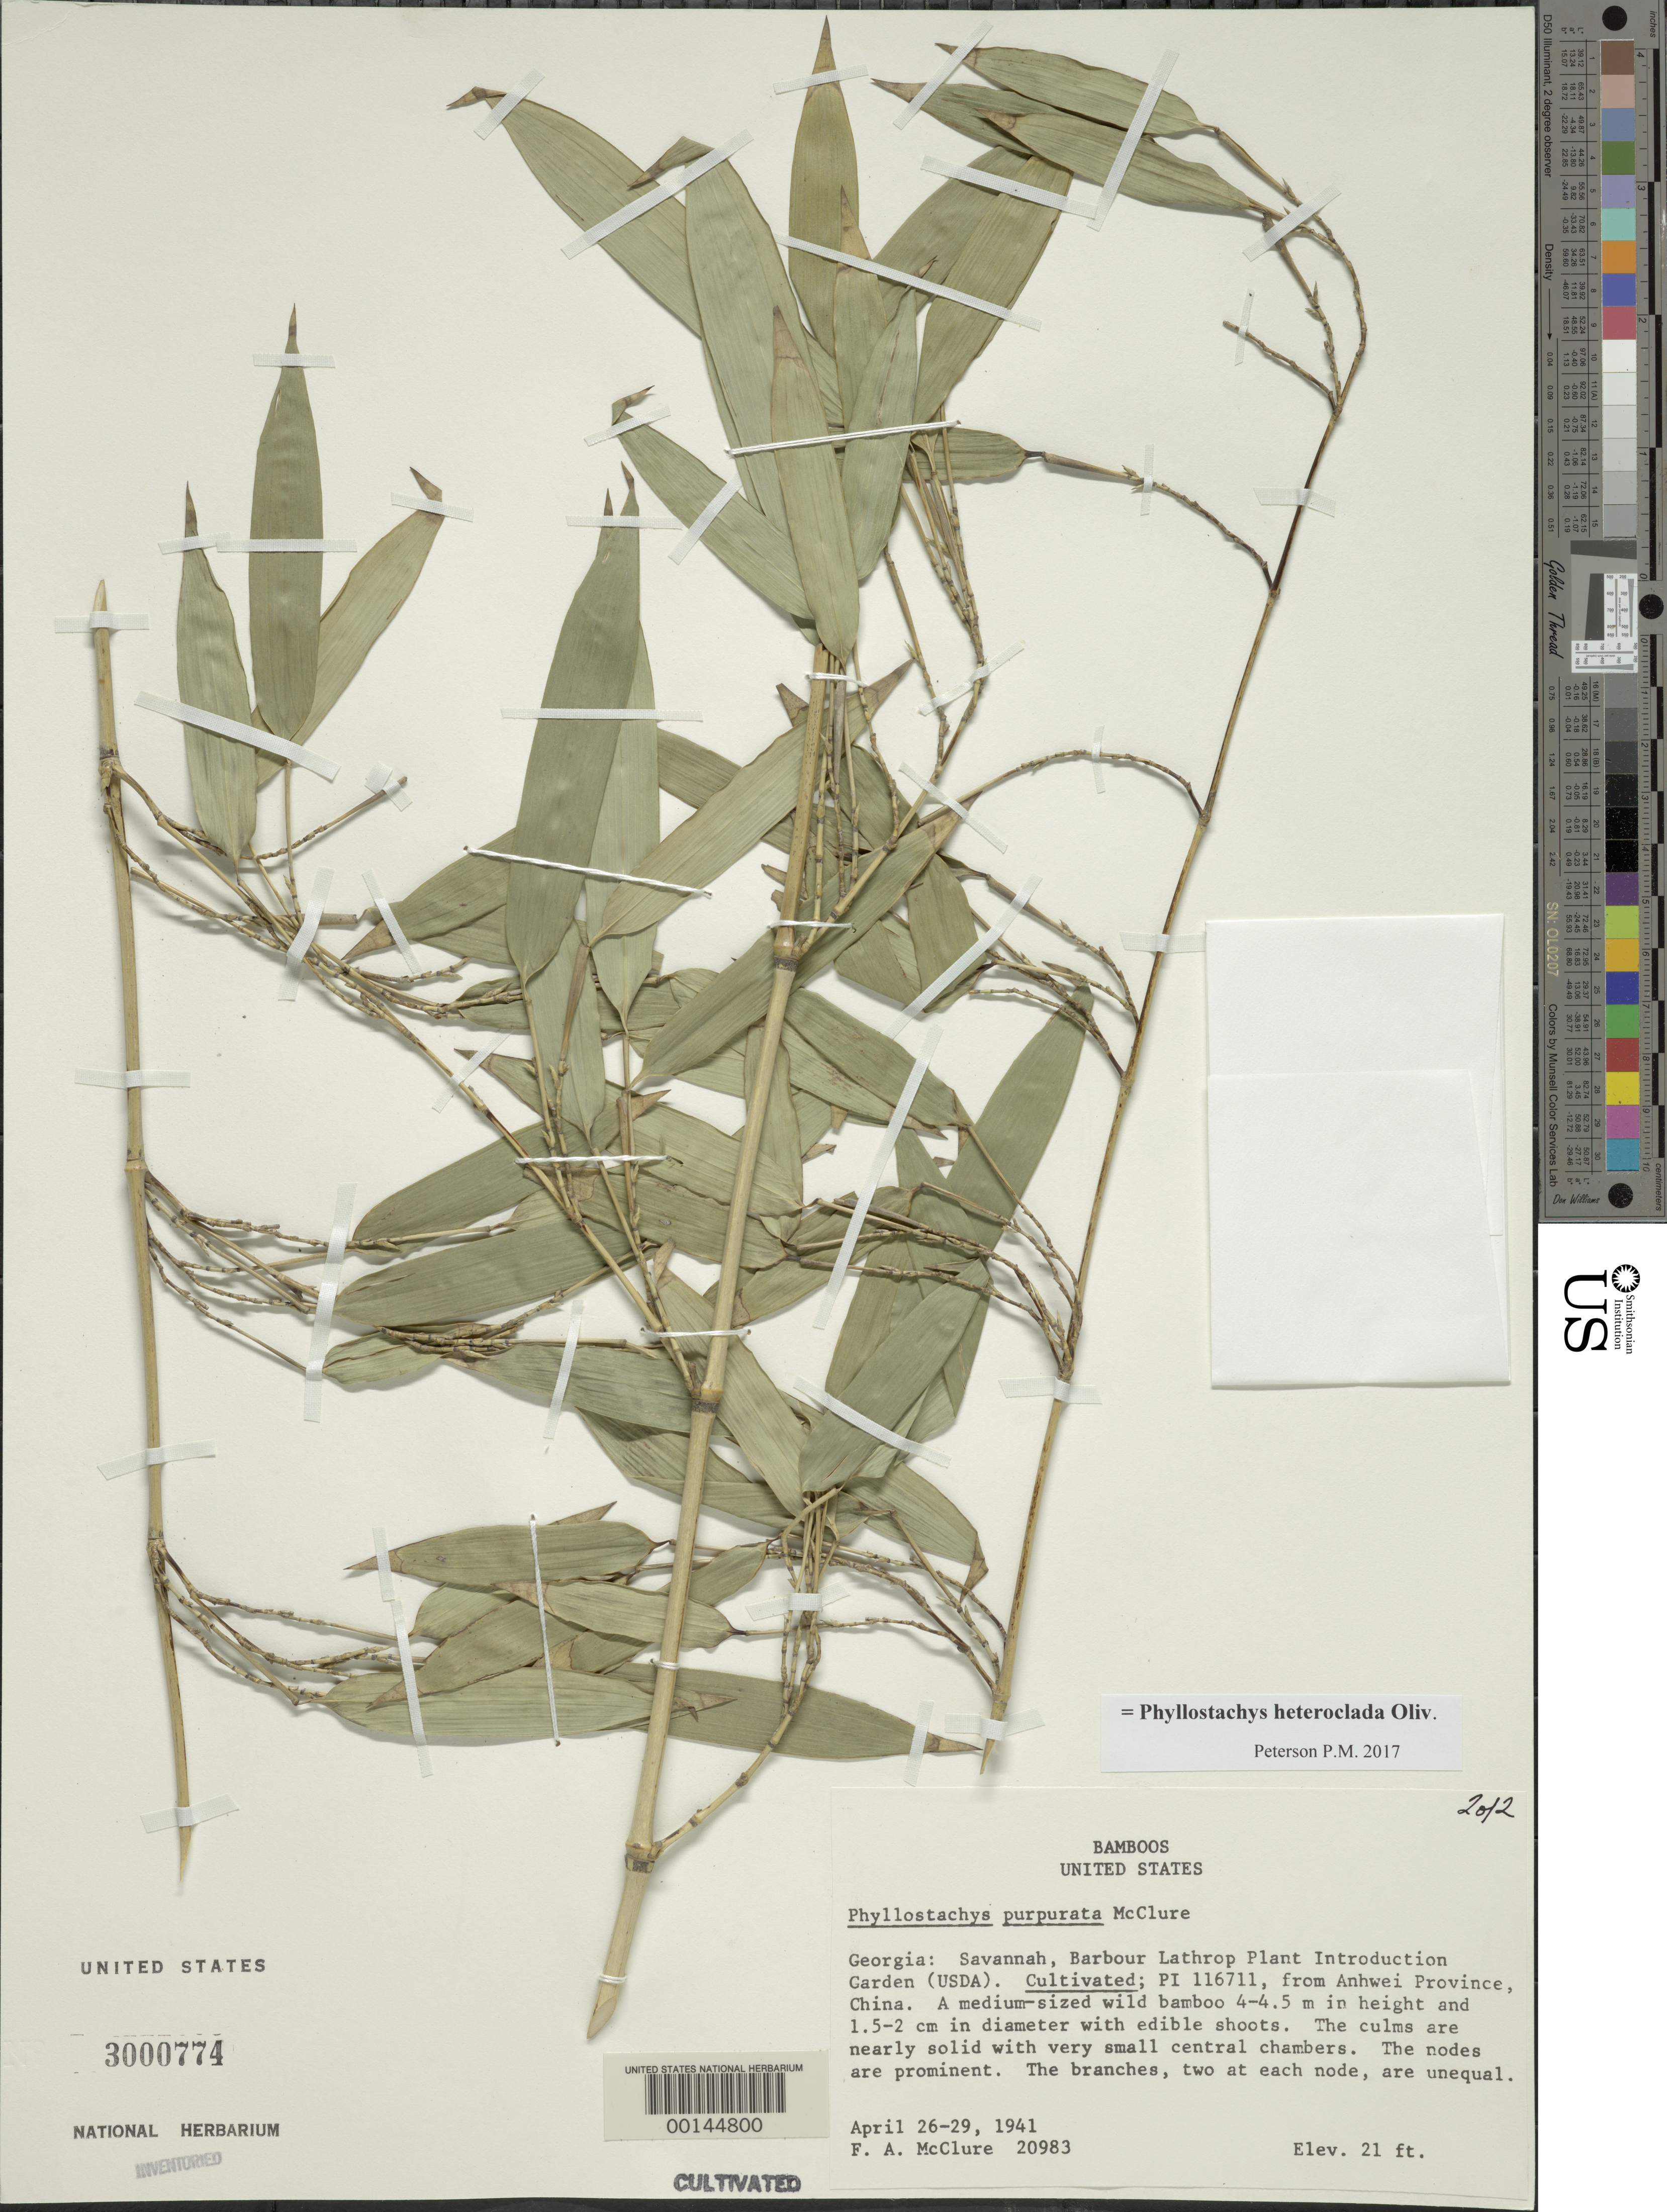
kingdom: Plantae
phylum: Tracheophyta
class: Liliopsida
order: Poales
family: Poaceae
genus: Phyllostachys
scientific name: Phyllostachys heteroclada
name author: Oliv.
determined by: Poaceae Reorganization Project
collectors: F. A. McClure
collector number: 20983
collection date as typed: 26 Apr 1941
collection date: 1941-04-26/1941-04-29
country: United States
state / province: Georgia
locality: Savannah, barbour lathrop p.i. garden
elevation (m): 6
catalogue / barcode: US 3000774